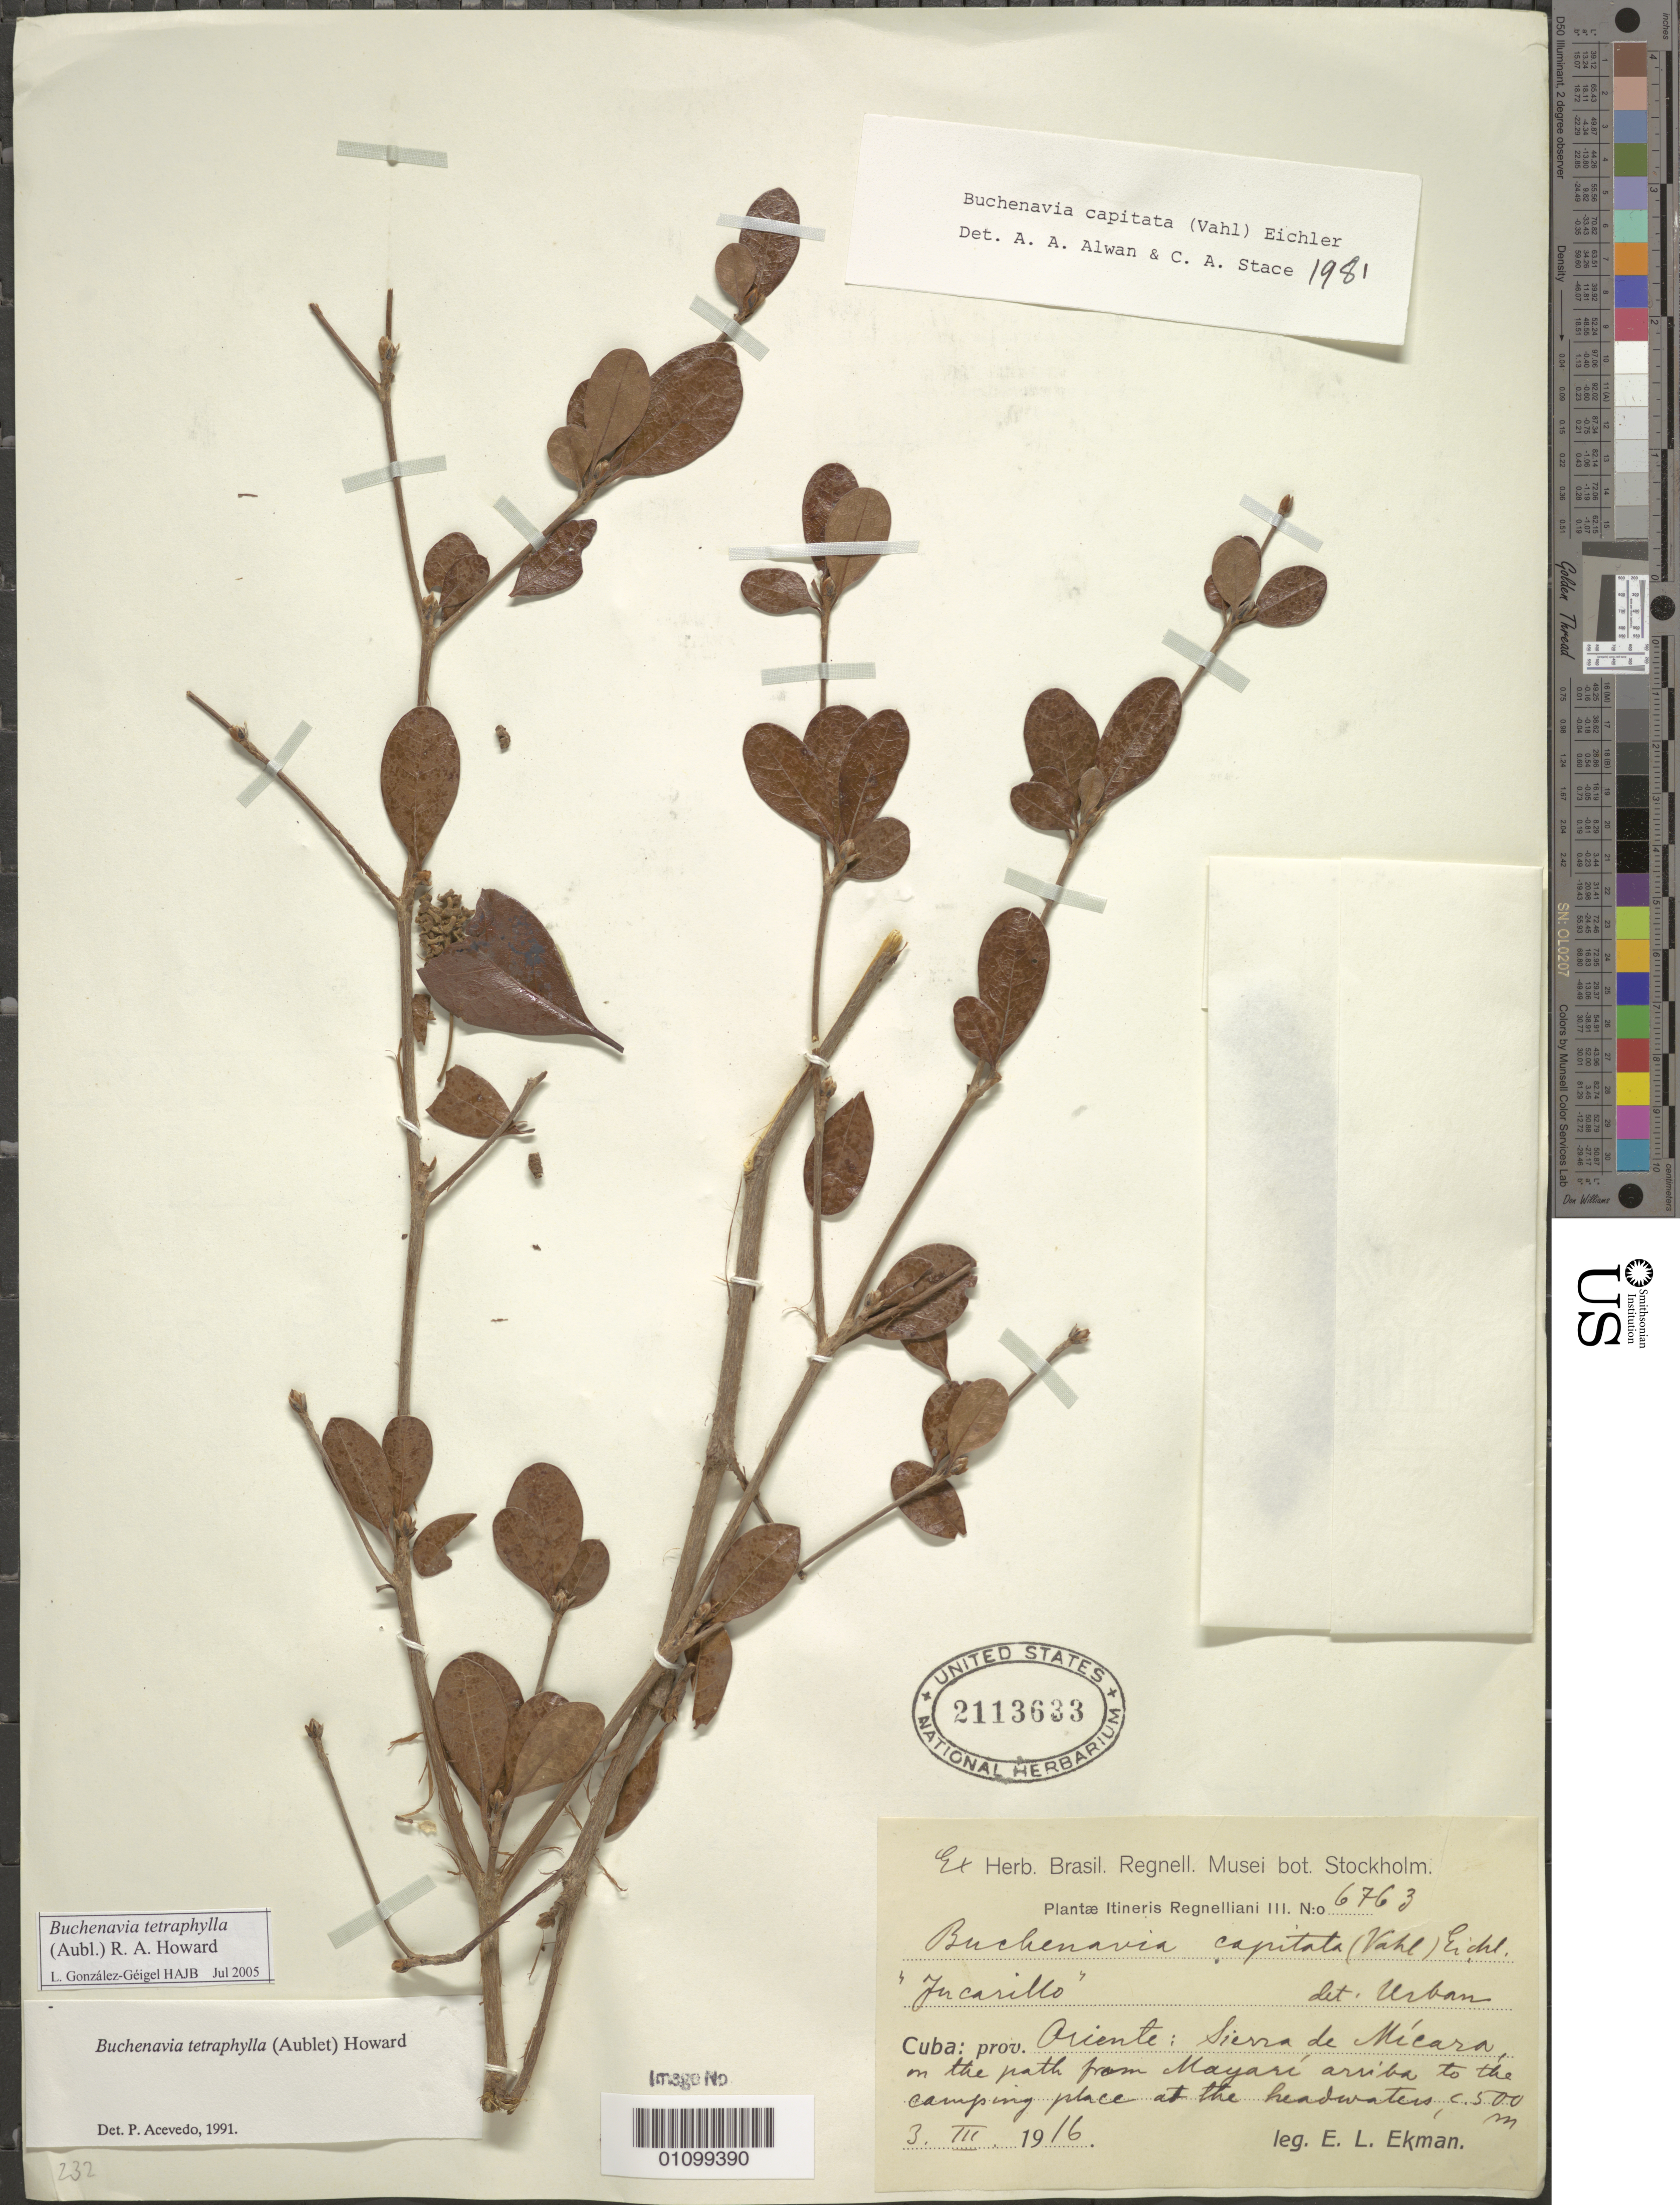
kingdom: Plantae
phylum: Tracheophyta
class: Magnoliopsida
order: Myrtales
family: Combretaceae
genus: Terminalia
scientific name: Terminalia tetraphylla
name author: (Aubl.) Gere & Boatwr.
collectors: E. L. Ekman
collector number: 6763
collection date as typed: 03 Mar 1916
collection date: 1916-03-03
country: Cuba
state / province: Oriente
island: Cuba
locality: Sierra de Micara on the path from Mayari arriba to the camping place at the headwater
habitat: Jucarillo.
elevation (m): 500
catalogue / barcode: US 2113633